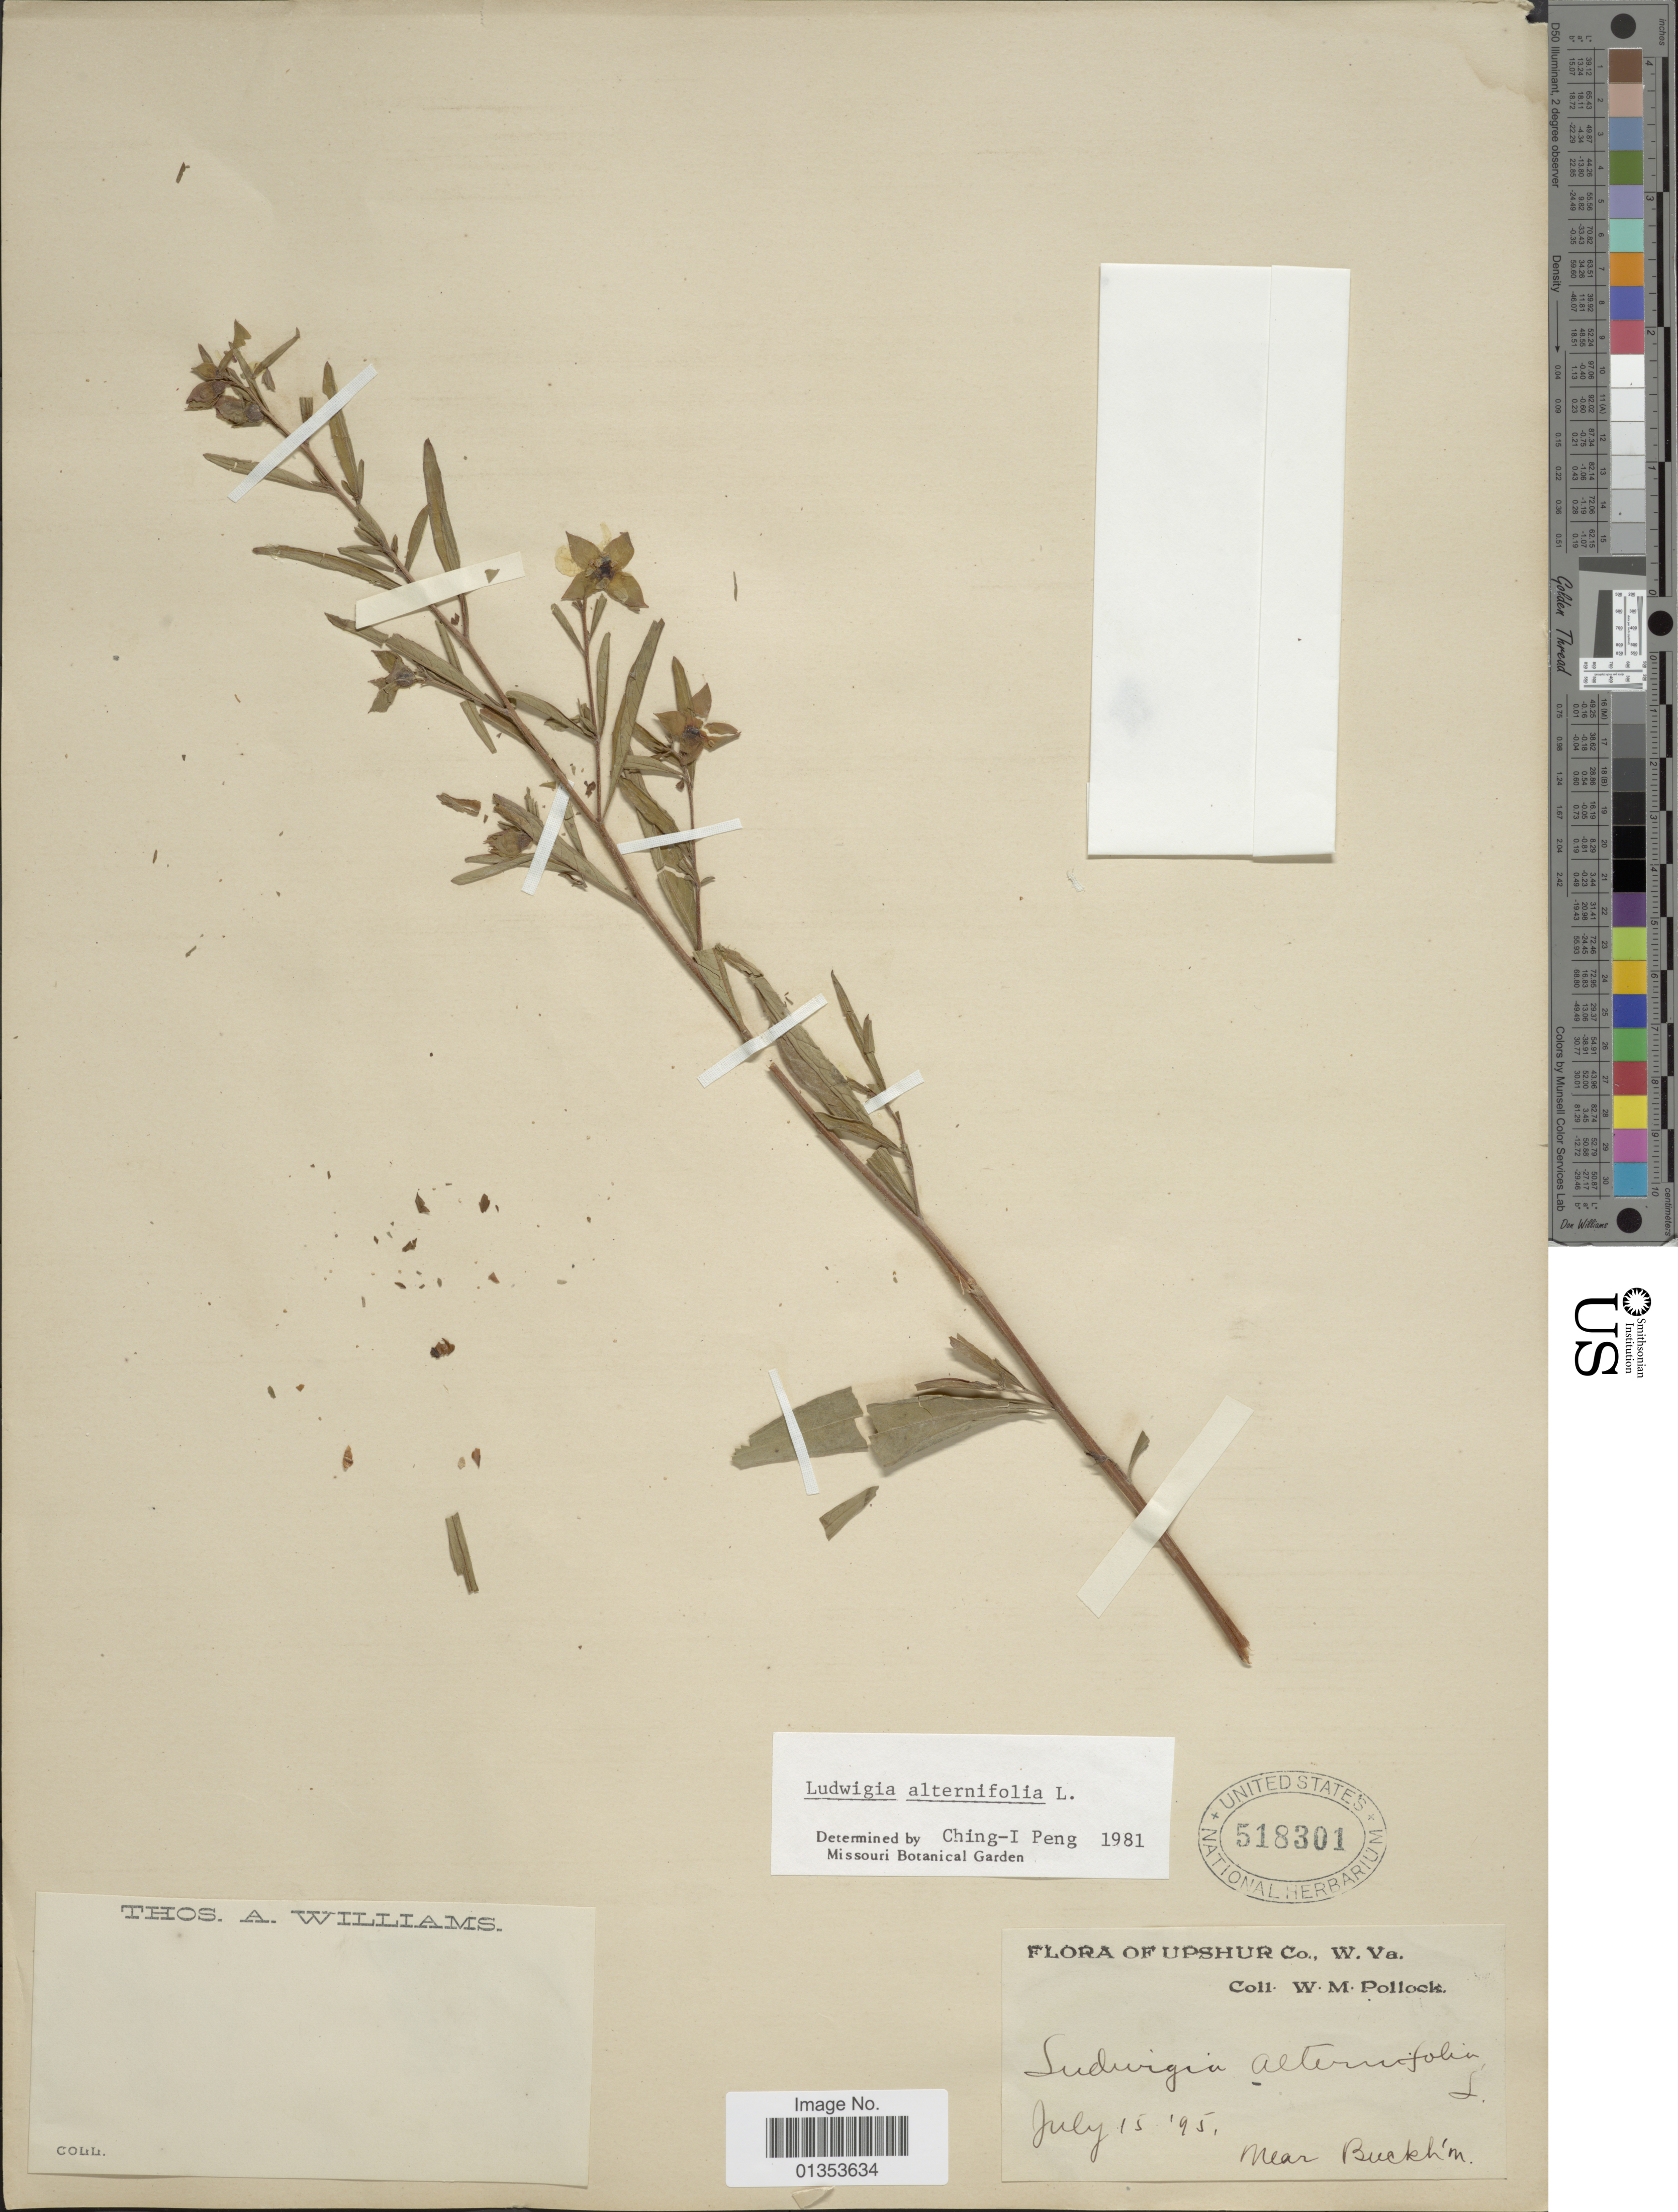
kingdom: Plantae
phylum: Tracheophyta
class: Magnoliopsida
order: Myrtales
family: Onagraceae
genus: Ludwigia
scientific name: Ludwigia alternifolia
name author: L.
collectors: W. M. Pollock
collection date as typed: Transcribed d/m/y: 15/7/95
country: United States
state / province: West Virginia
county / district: Upshur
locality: Near Buckhannon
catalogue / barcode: US 518301